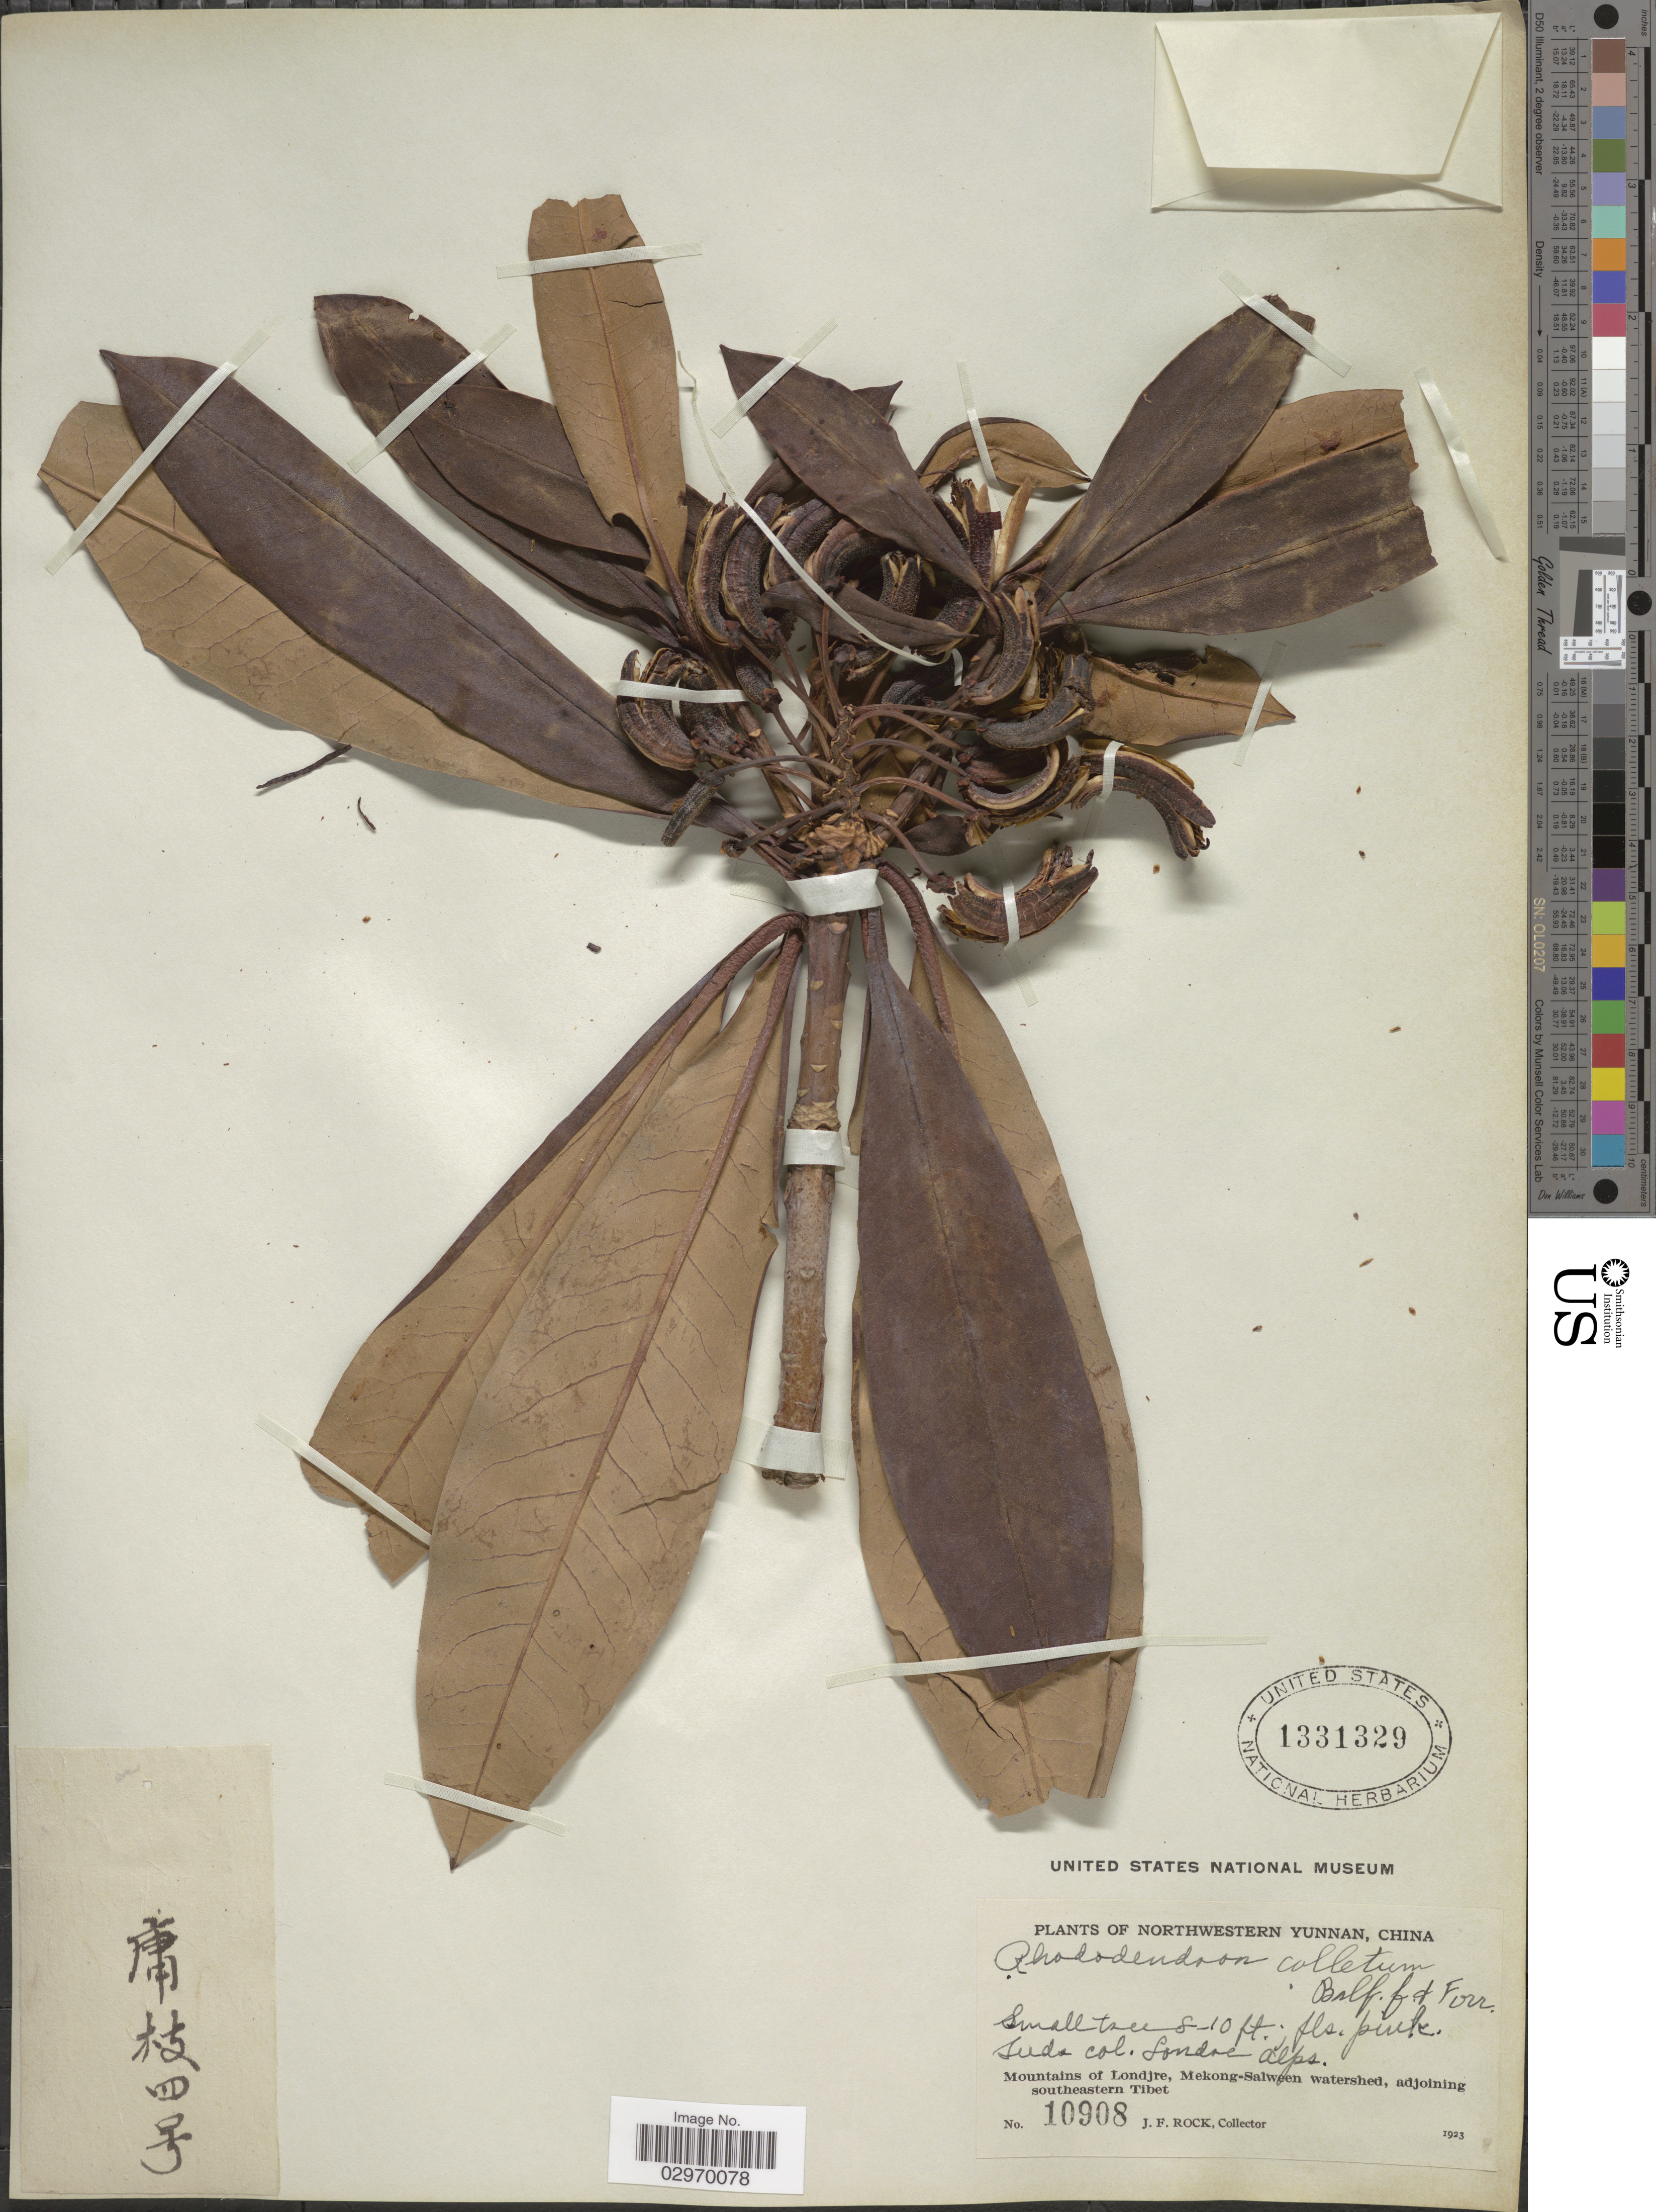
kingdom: Plantae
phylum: Tracheophyta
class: Magnoliopsida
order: Ericales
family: Ericaceae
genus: Rhododendron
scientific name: Rhododendron colletum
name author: Balf. f. & Forrest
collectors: J. Rock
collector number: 10908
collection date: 1923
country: China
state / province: Yunnan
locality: Northwestern Yunnan. Londre Alps. Mountains of Londjre, Mekong-Salween watershed, adjoining southeastern Tibet.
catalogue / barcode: US 1331329